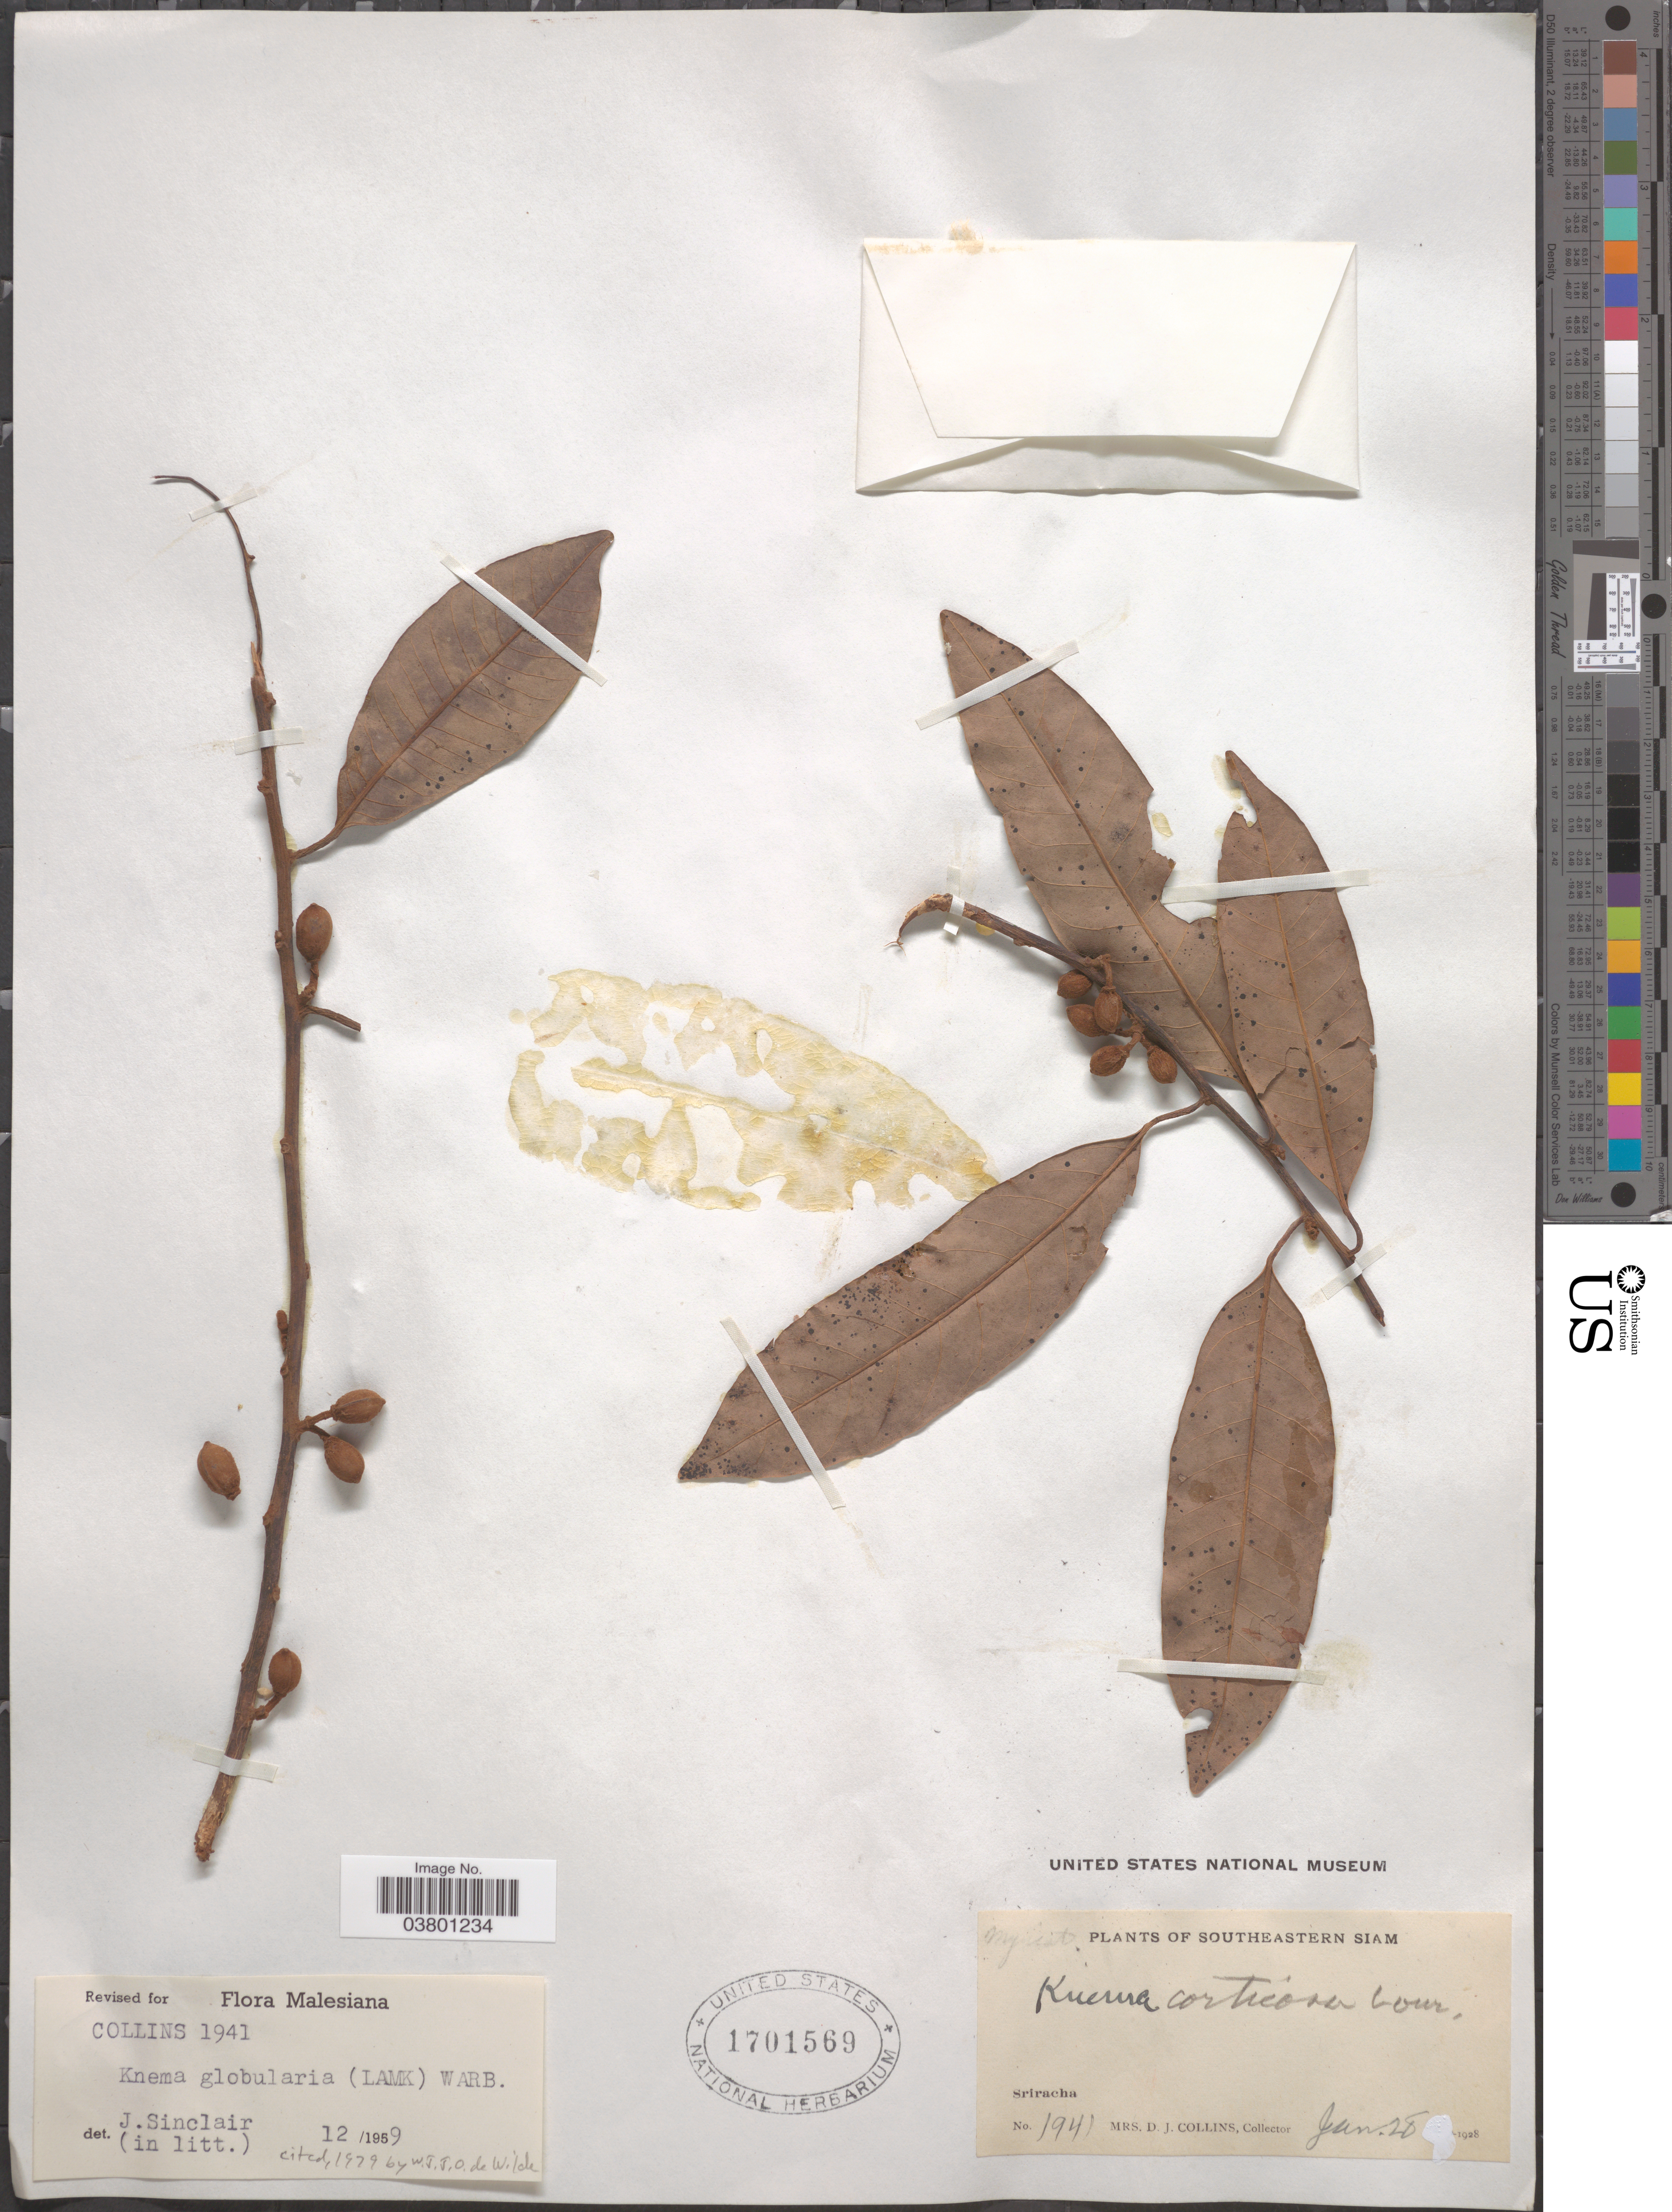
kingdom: Plantae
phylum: Tracheophyta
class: Magnoliopsida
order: Magnoliales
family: Myristicaceae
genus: Knema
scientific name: Knema globularia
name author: (Lam.) Warb.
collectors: Mrs. D. J. Collins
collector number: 1941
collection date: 1928-01-28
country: Thailand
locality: Southeastern Siam. Sriracha.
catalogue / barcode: US 1701569